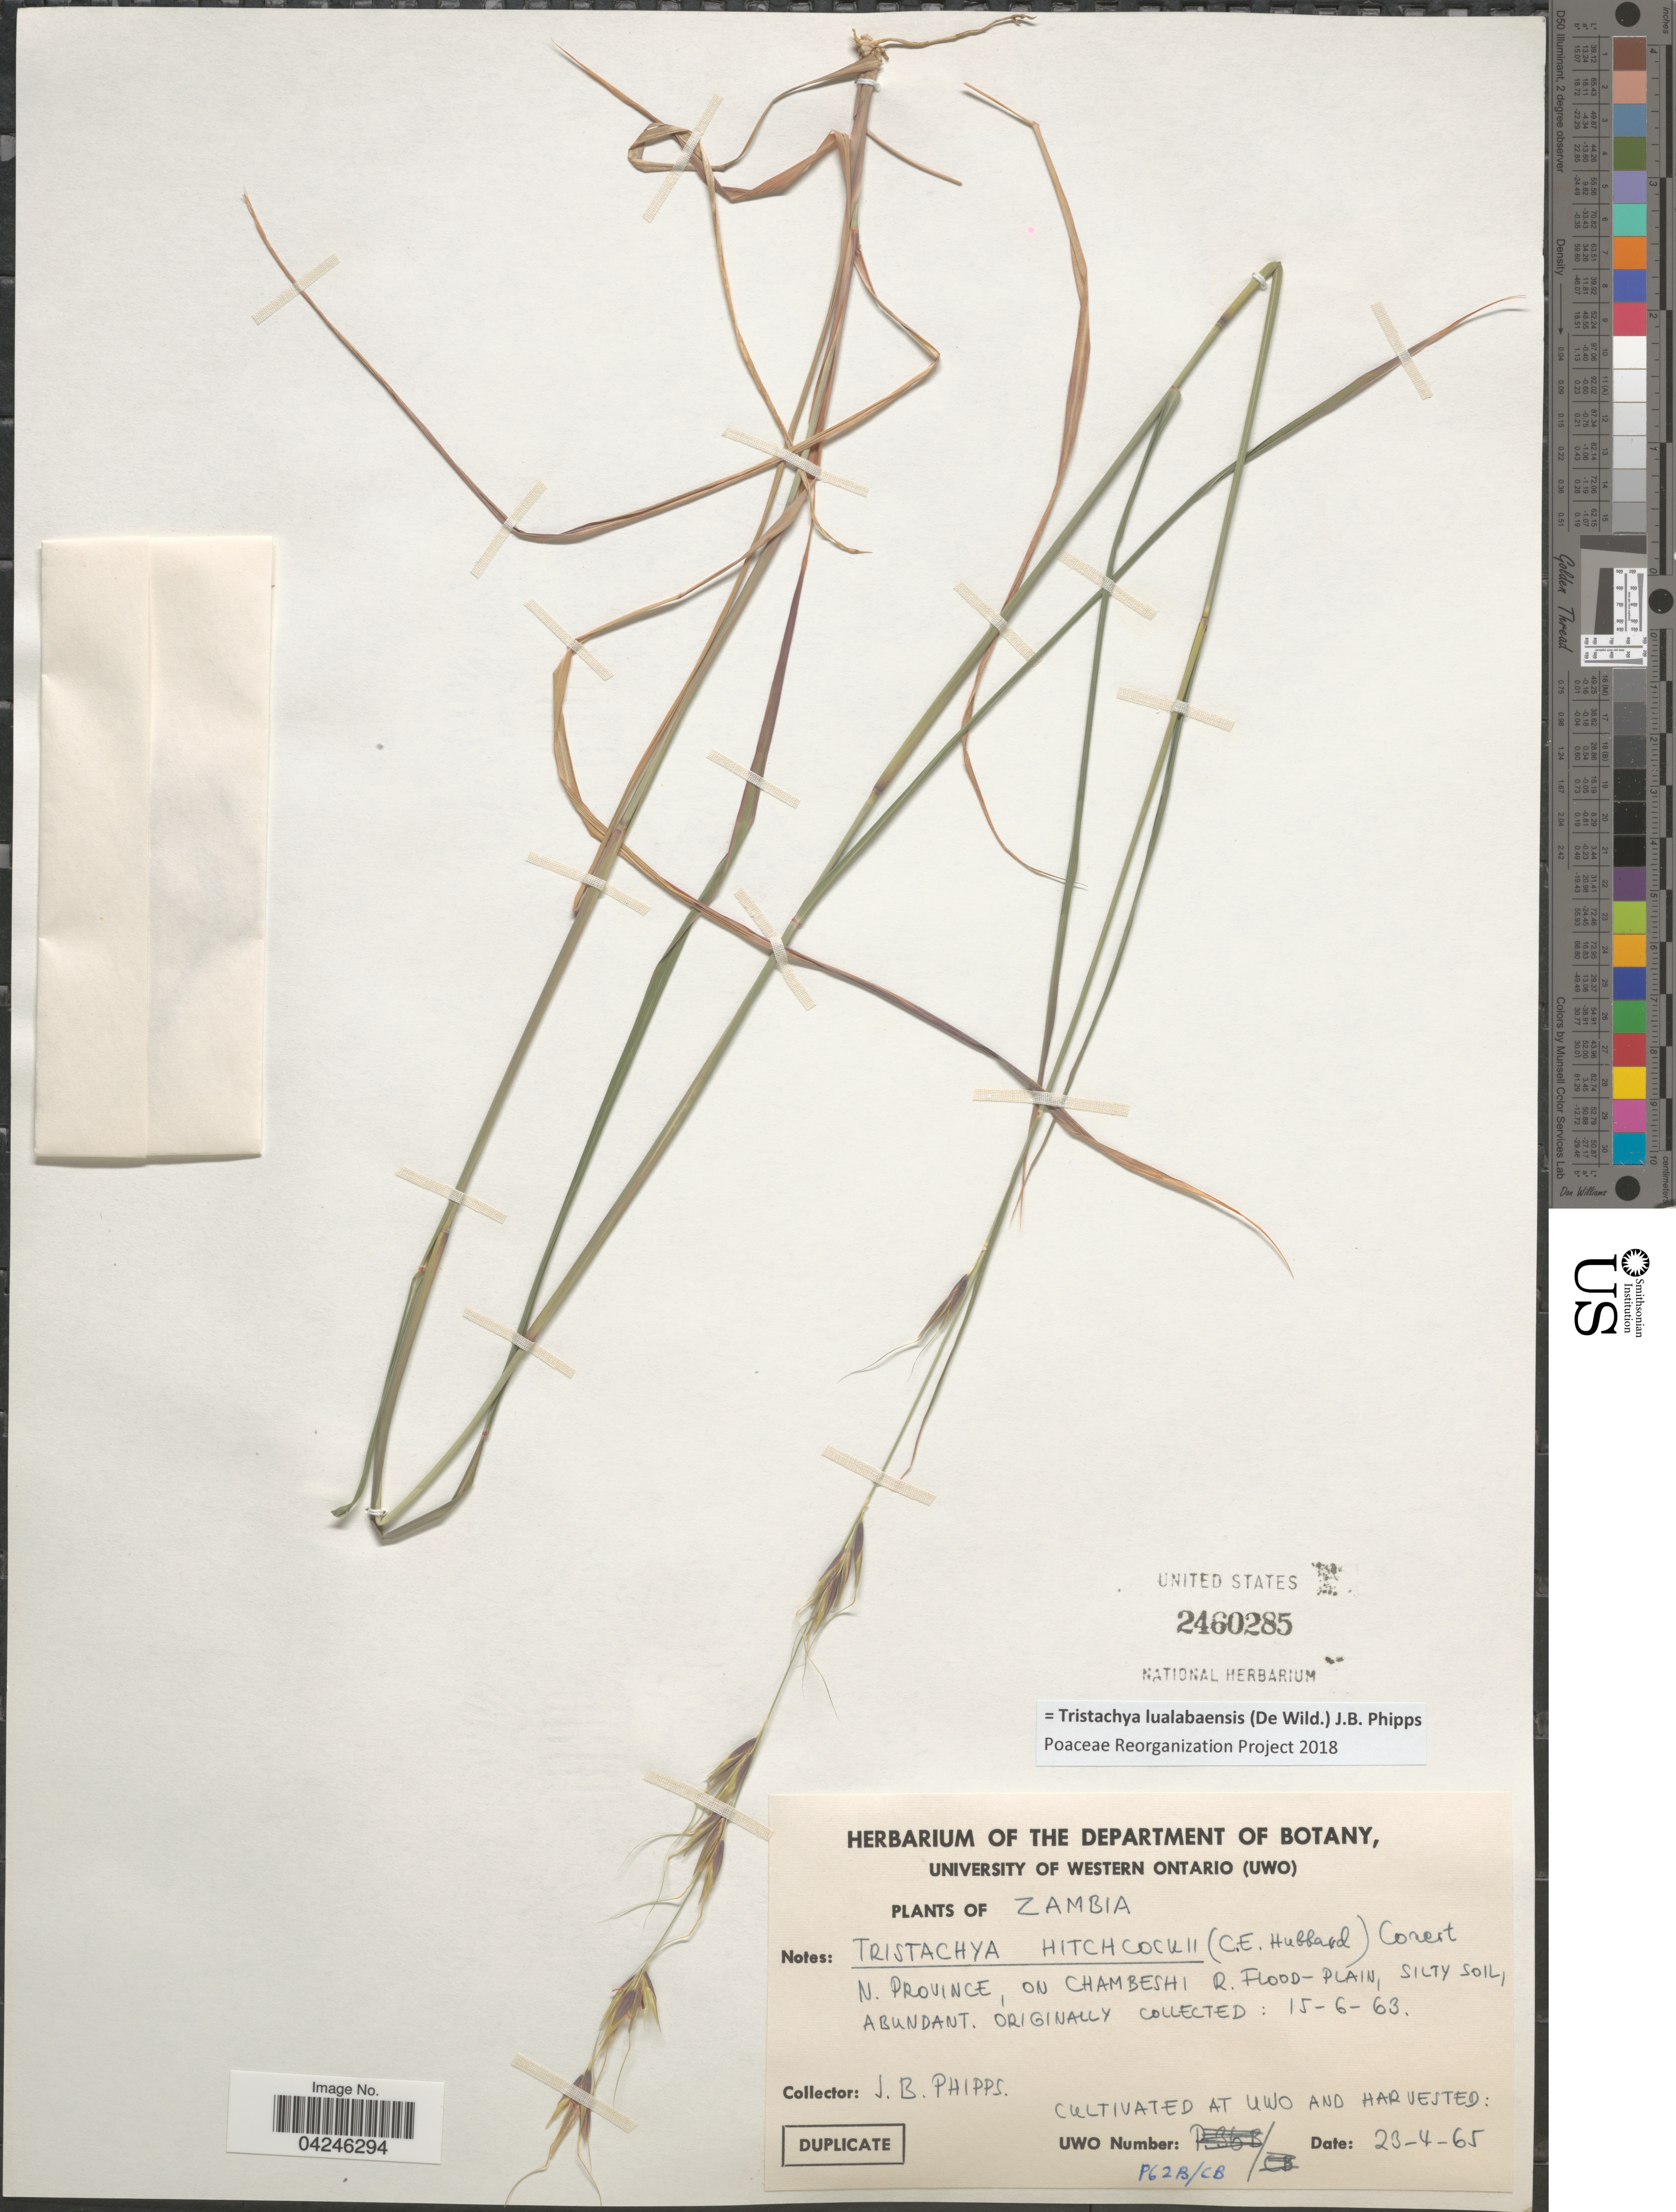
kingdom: Plantae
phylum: Tracheophyta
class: Liliopsida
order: Poales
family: Poaceae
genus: Tristachya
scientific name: Tristachya lualabaensis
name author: (De Wild.) J.B. Phipps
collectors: J. Phipps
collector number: P62B/CB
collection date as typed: Transcribed d/m/y: 23/4/65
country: Canada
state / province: Ontario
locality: At UWO and harvested.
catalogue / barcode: US 2460285